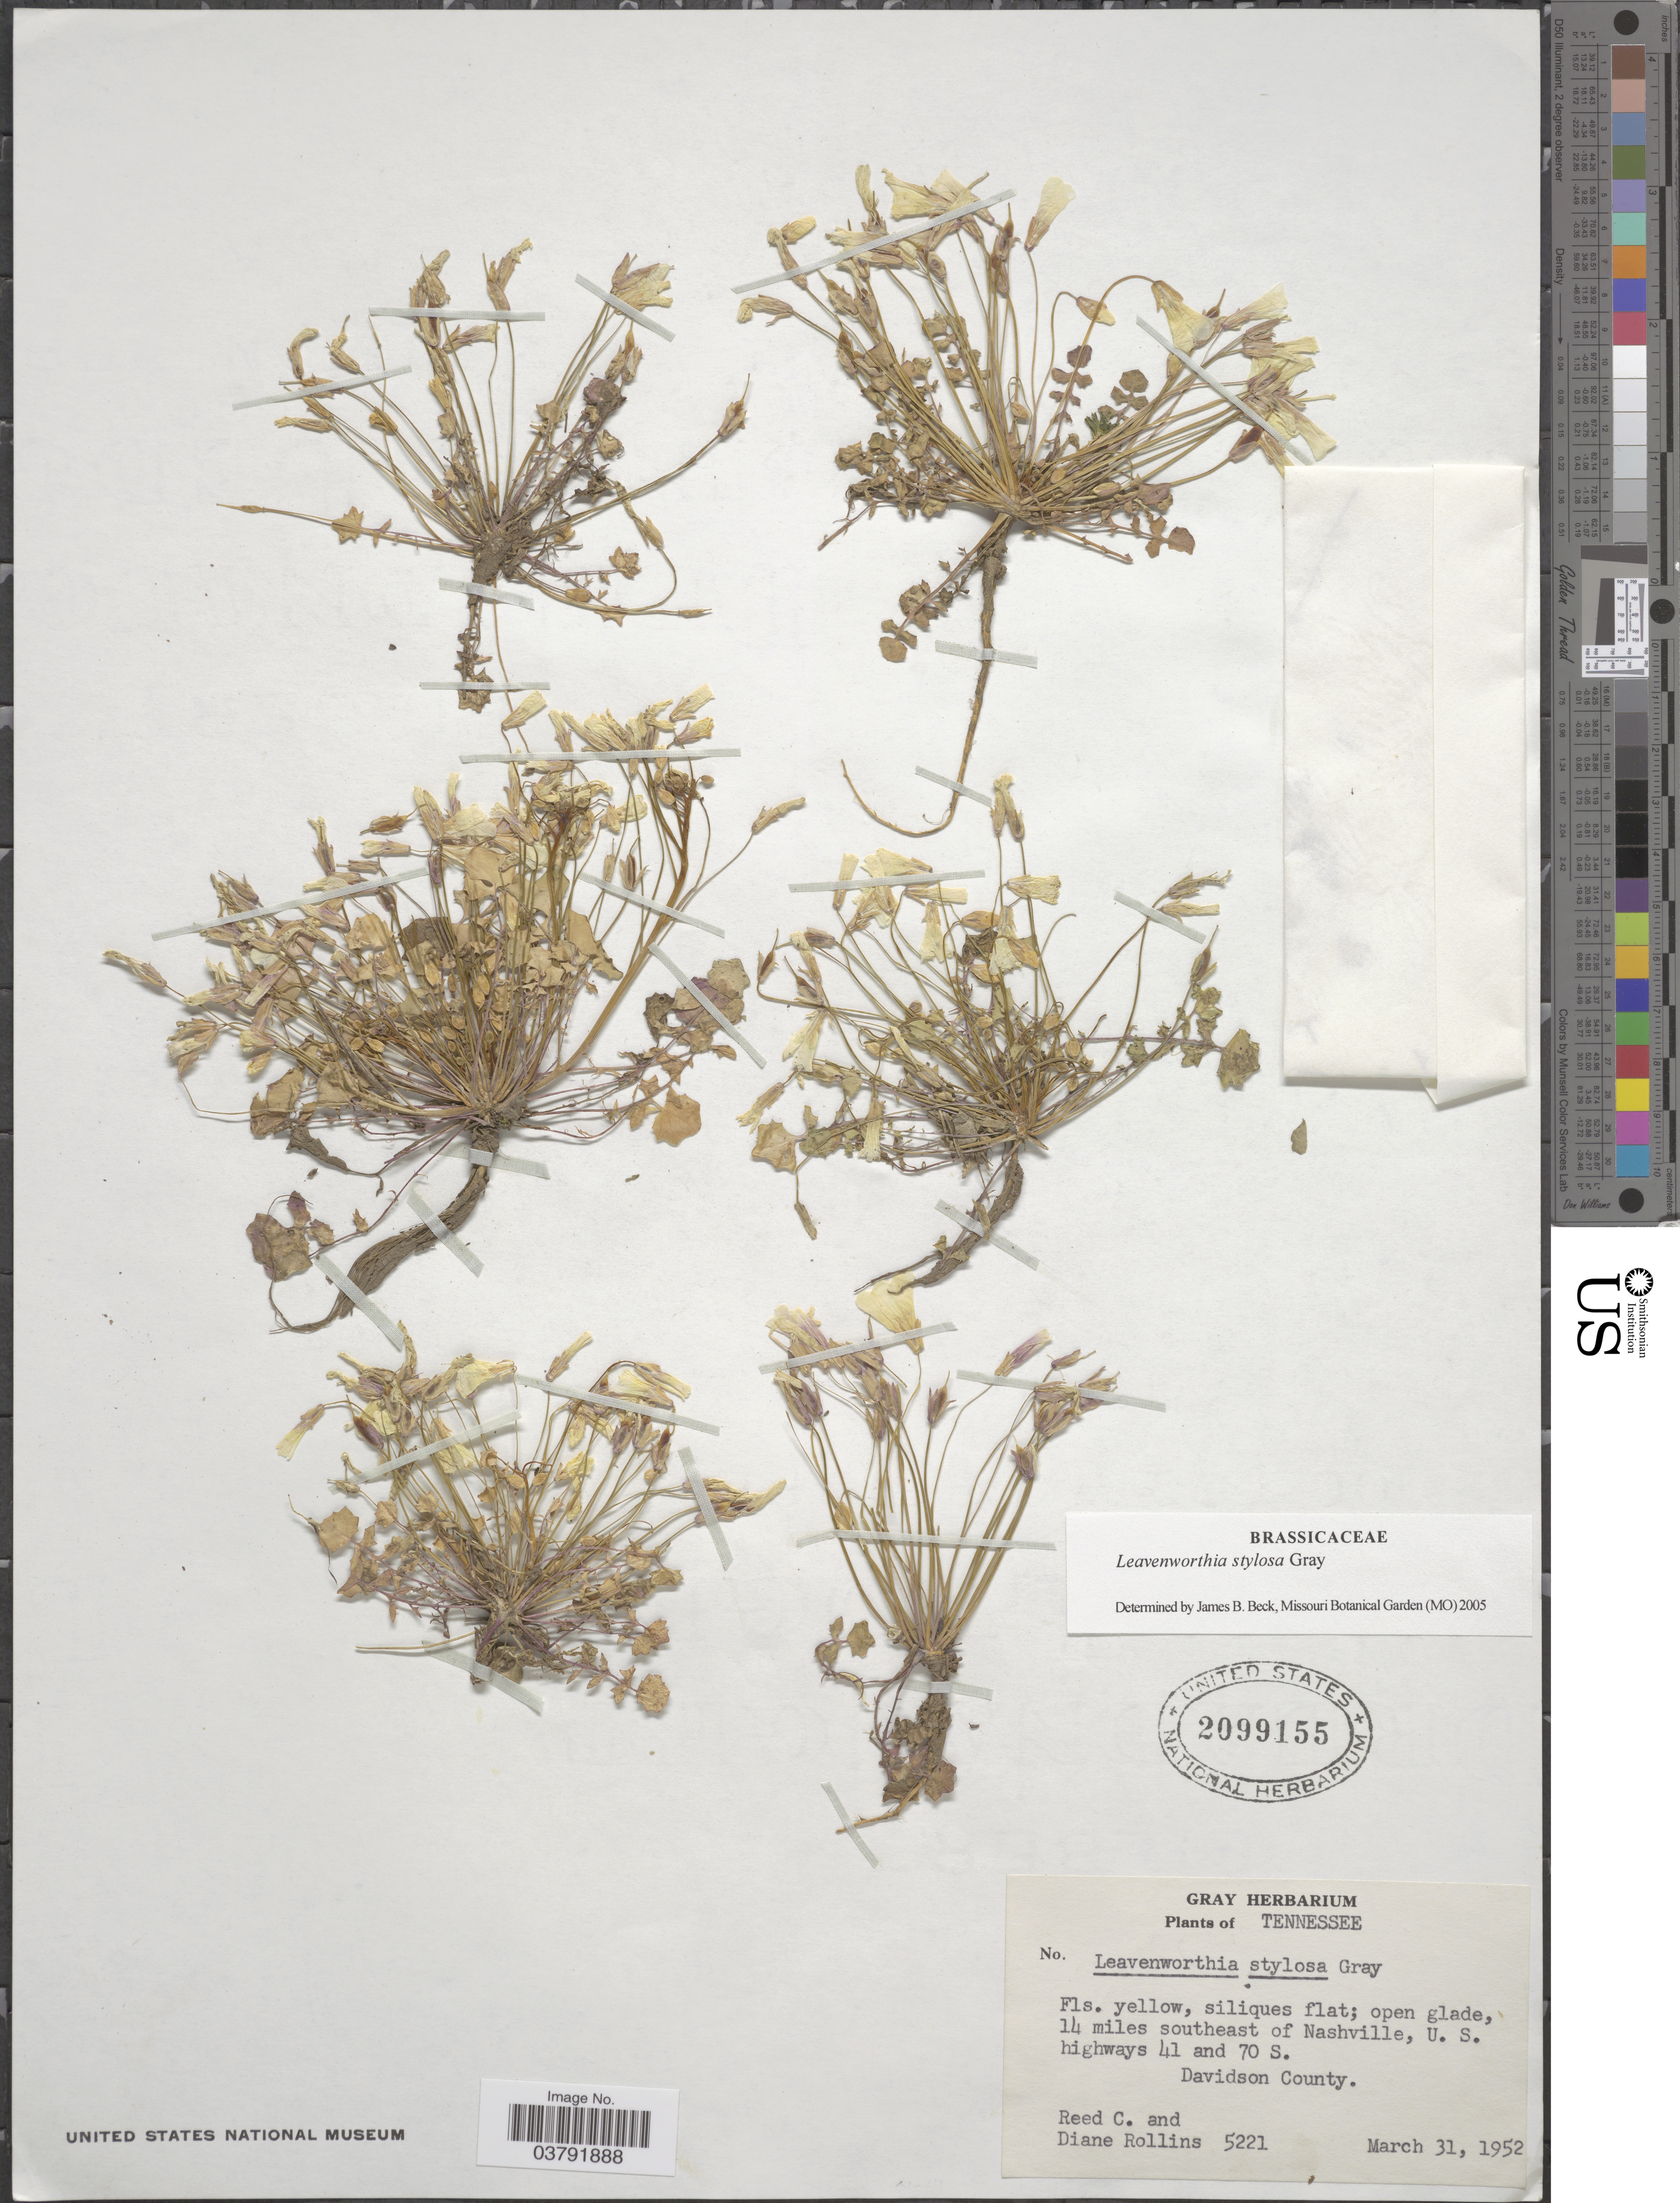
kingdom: Plantae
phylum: Tracheophyta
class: Magnoliopsida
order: Brassicales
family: Brassicaceae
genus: Leavenworthia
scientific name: Leavenworthia stylosa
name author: A. Gray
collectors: R. C. Rollins & D. Rollins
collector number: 5221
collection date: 1952-03-31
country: United States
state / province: Tennessee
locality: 14 miles southeast of Nashville, U. S. highways 41 and 70 S. Davidson County.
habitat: open glade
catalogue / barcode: US 2099155